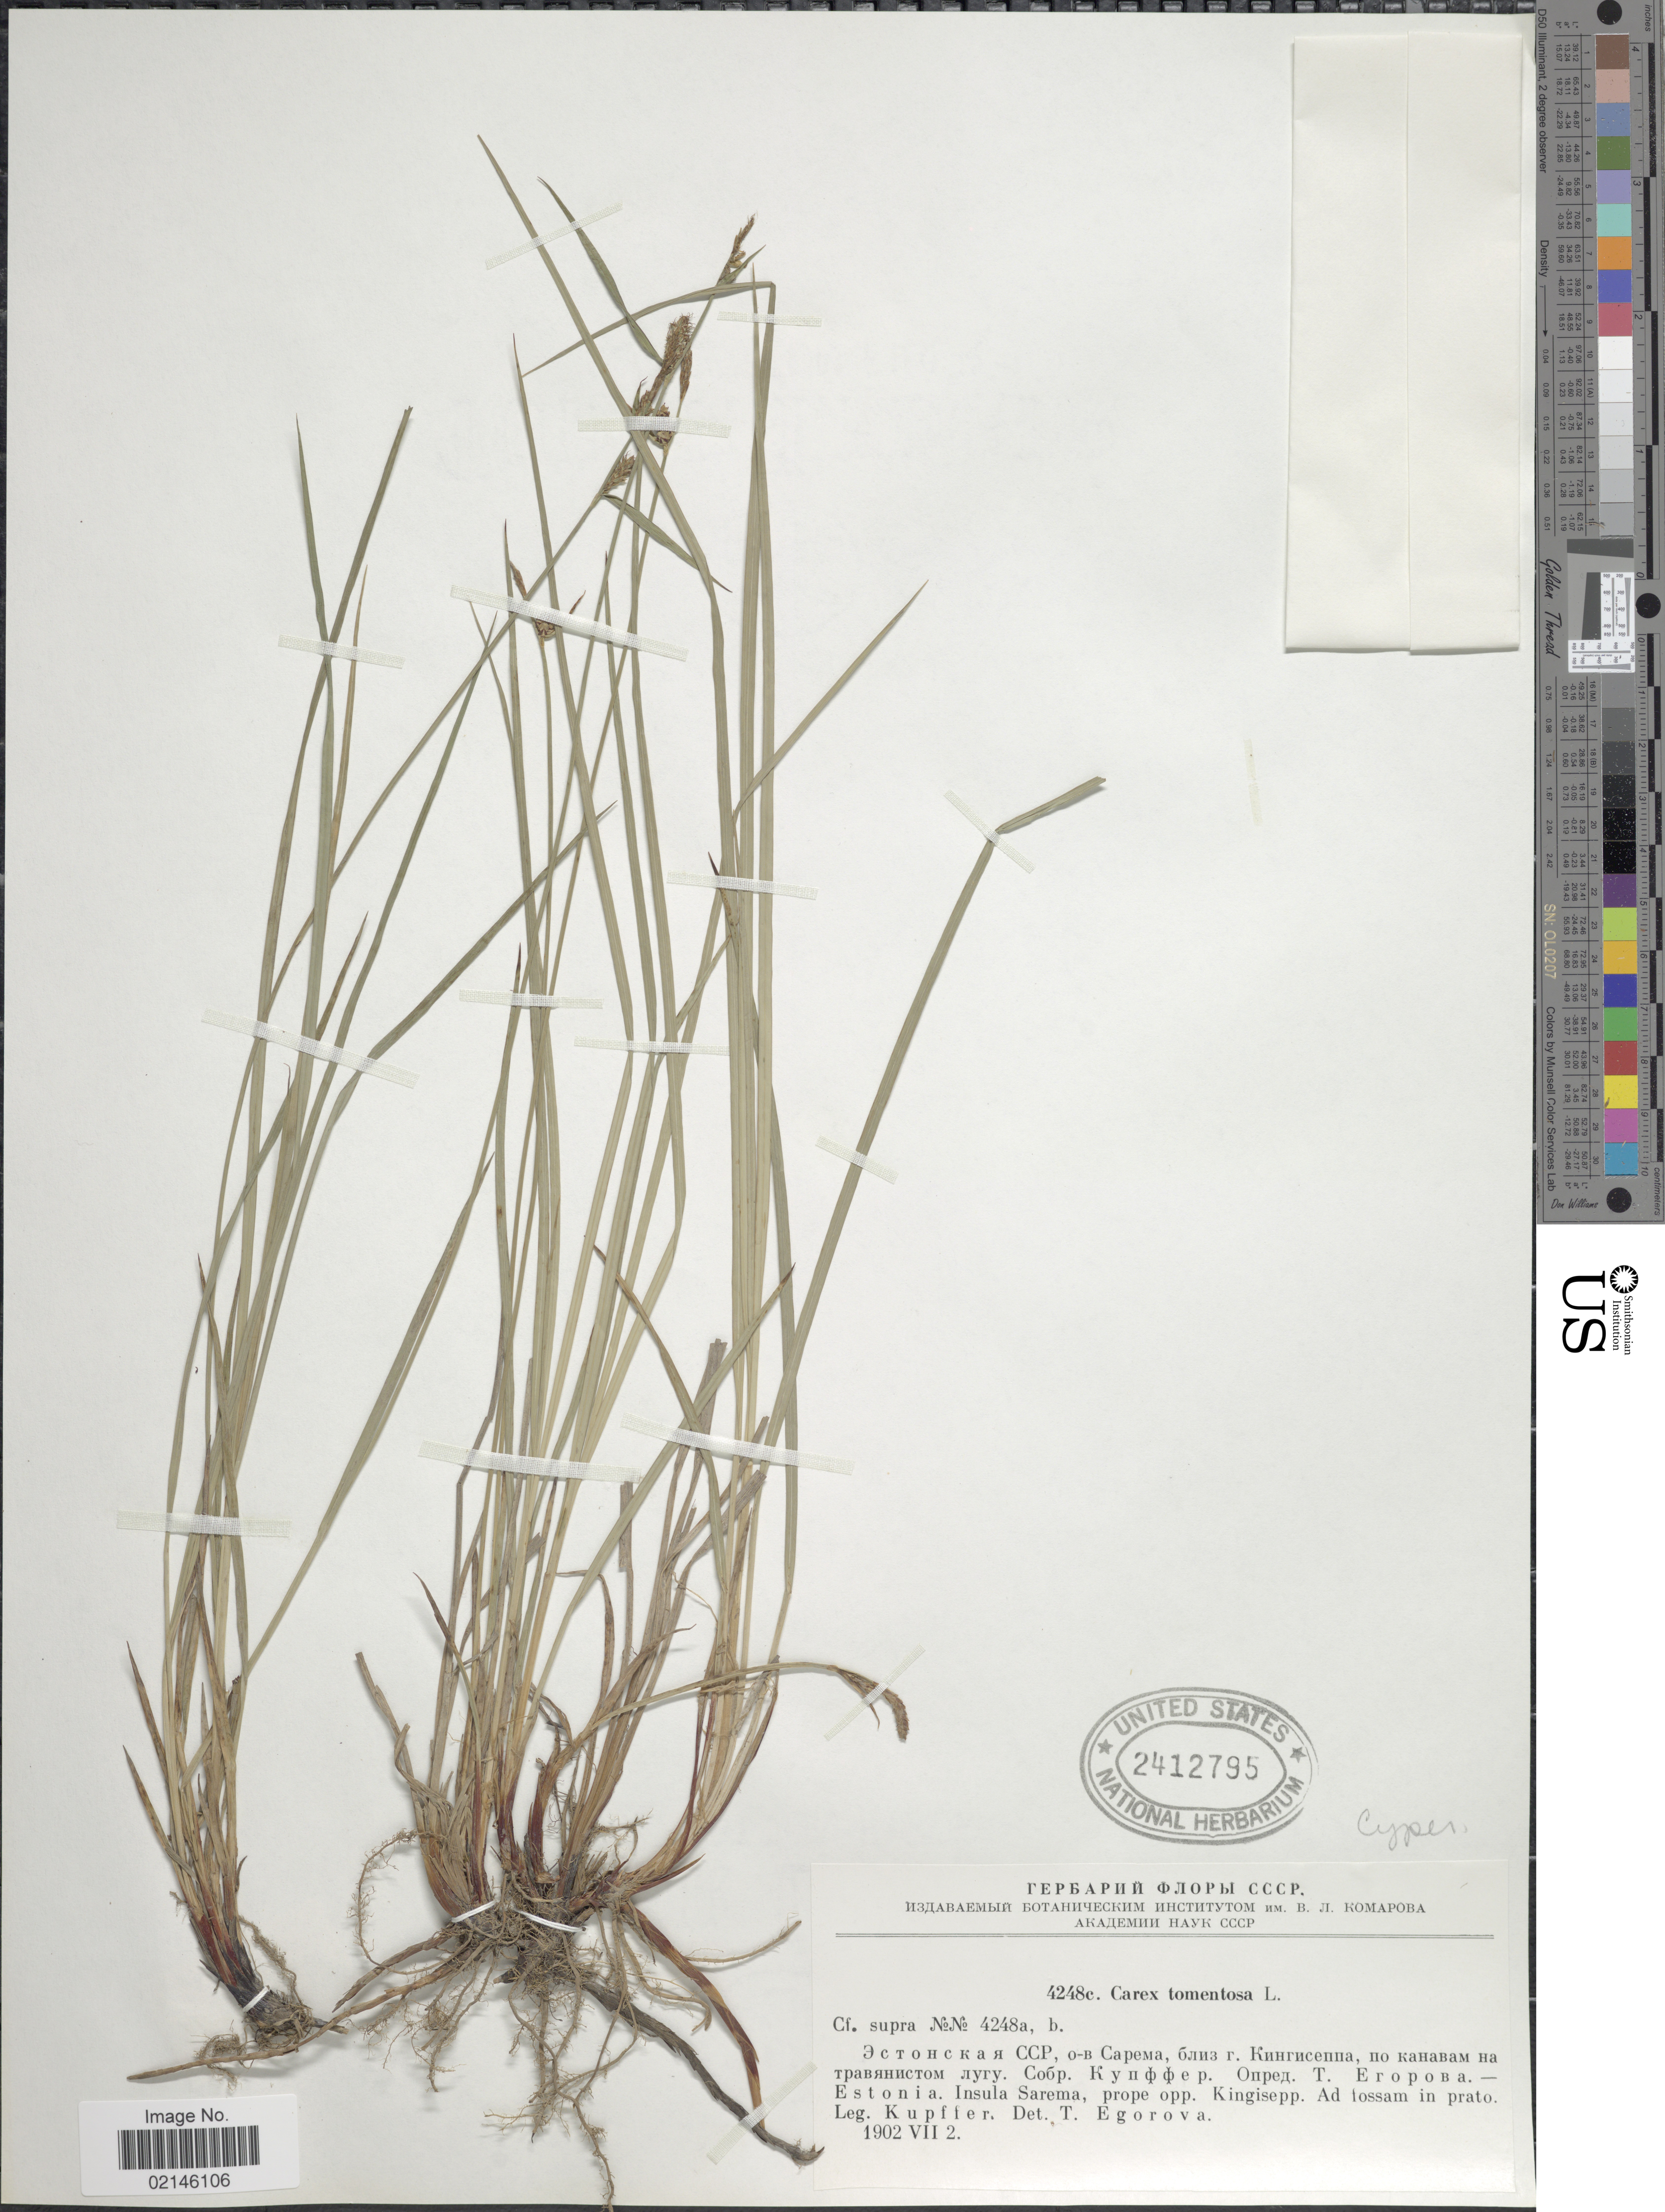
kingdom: Plantae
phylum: Tracheophyta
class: Liliopsida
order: Poales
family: Cyperaceae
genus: Carex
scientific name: Carex tomentosa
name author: L.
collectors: C. Kupfer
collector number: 4248c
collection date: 1902-07-02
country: Estonia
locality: Insula Sarema, prope opp. Kingisepp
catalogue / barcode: US 2412795